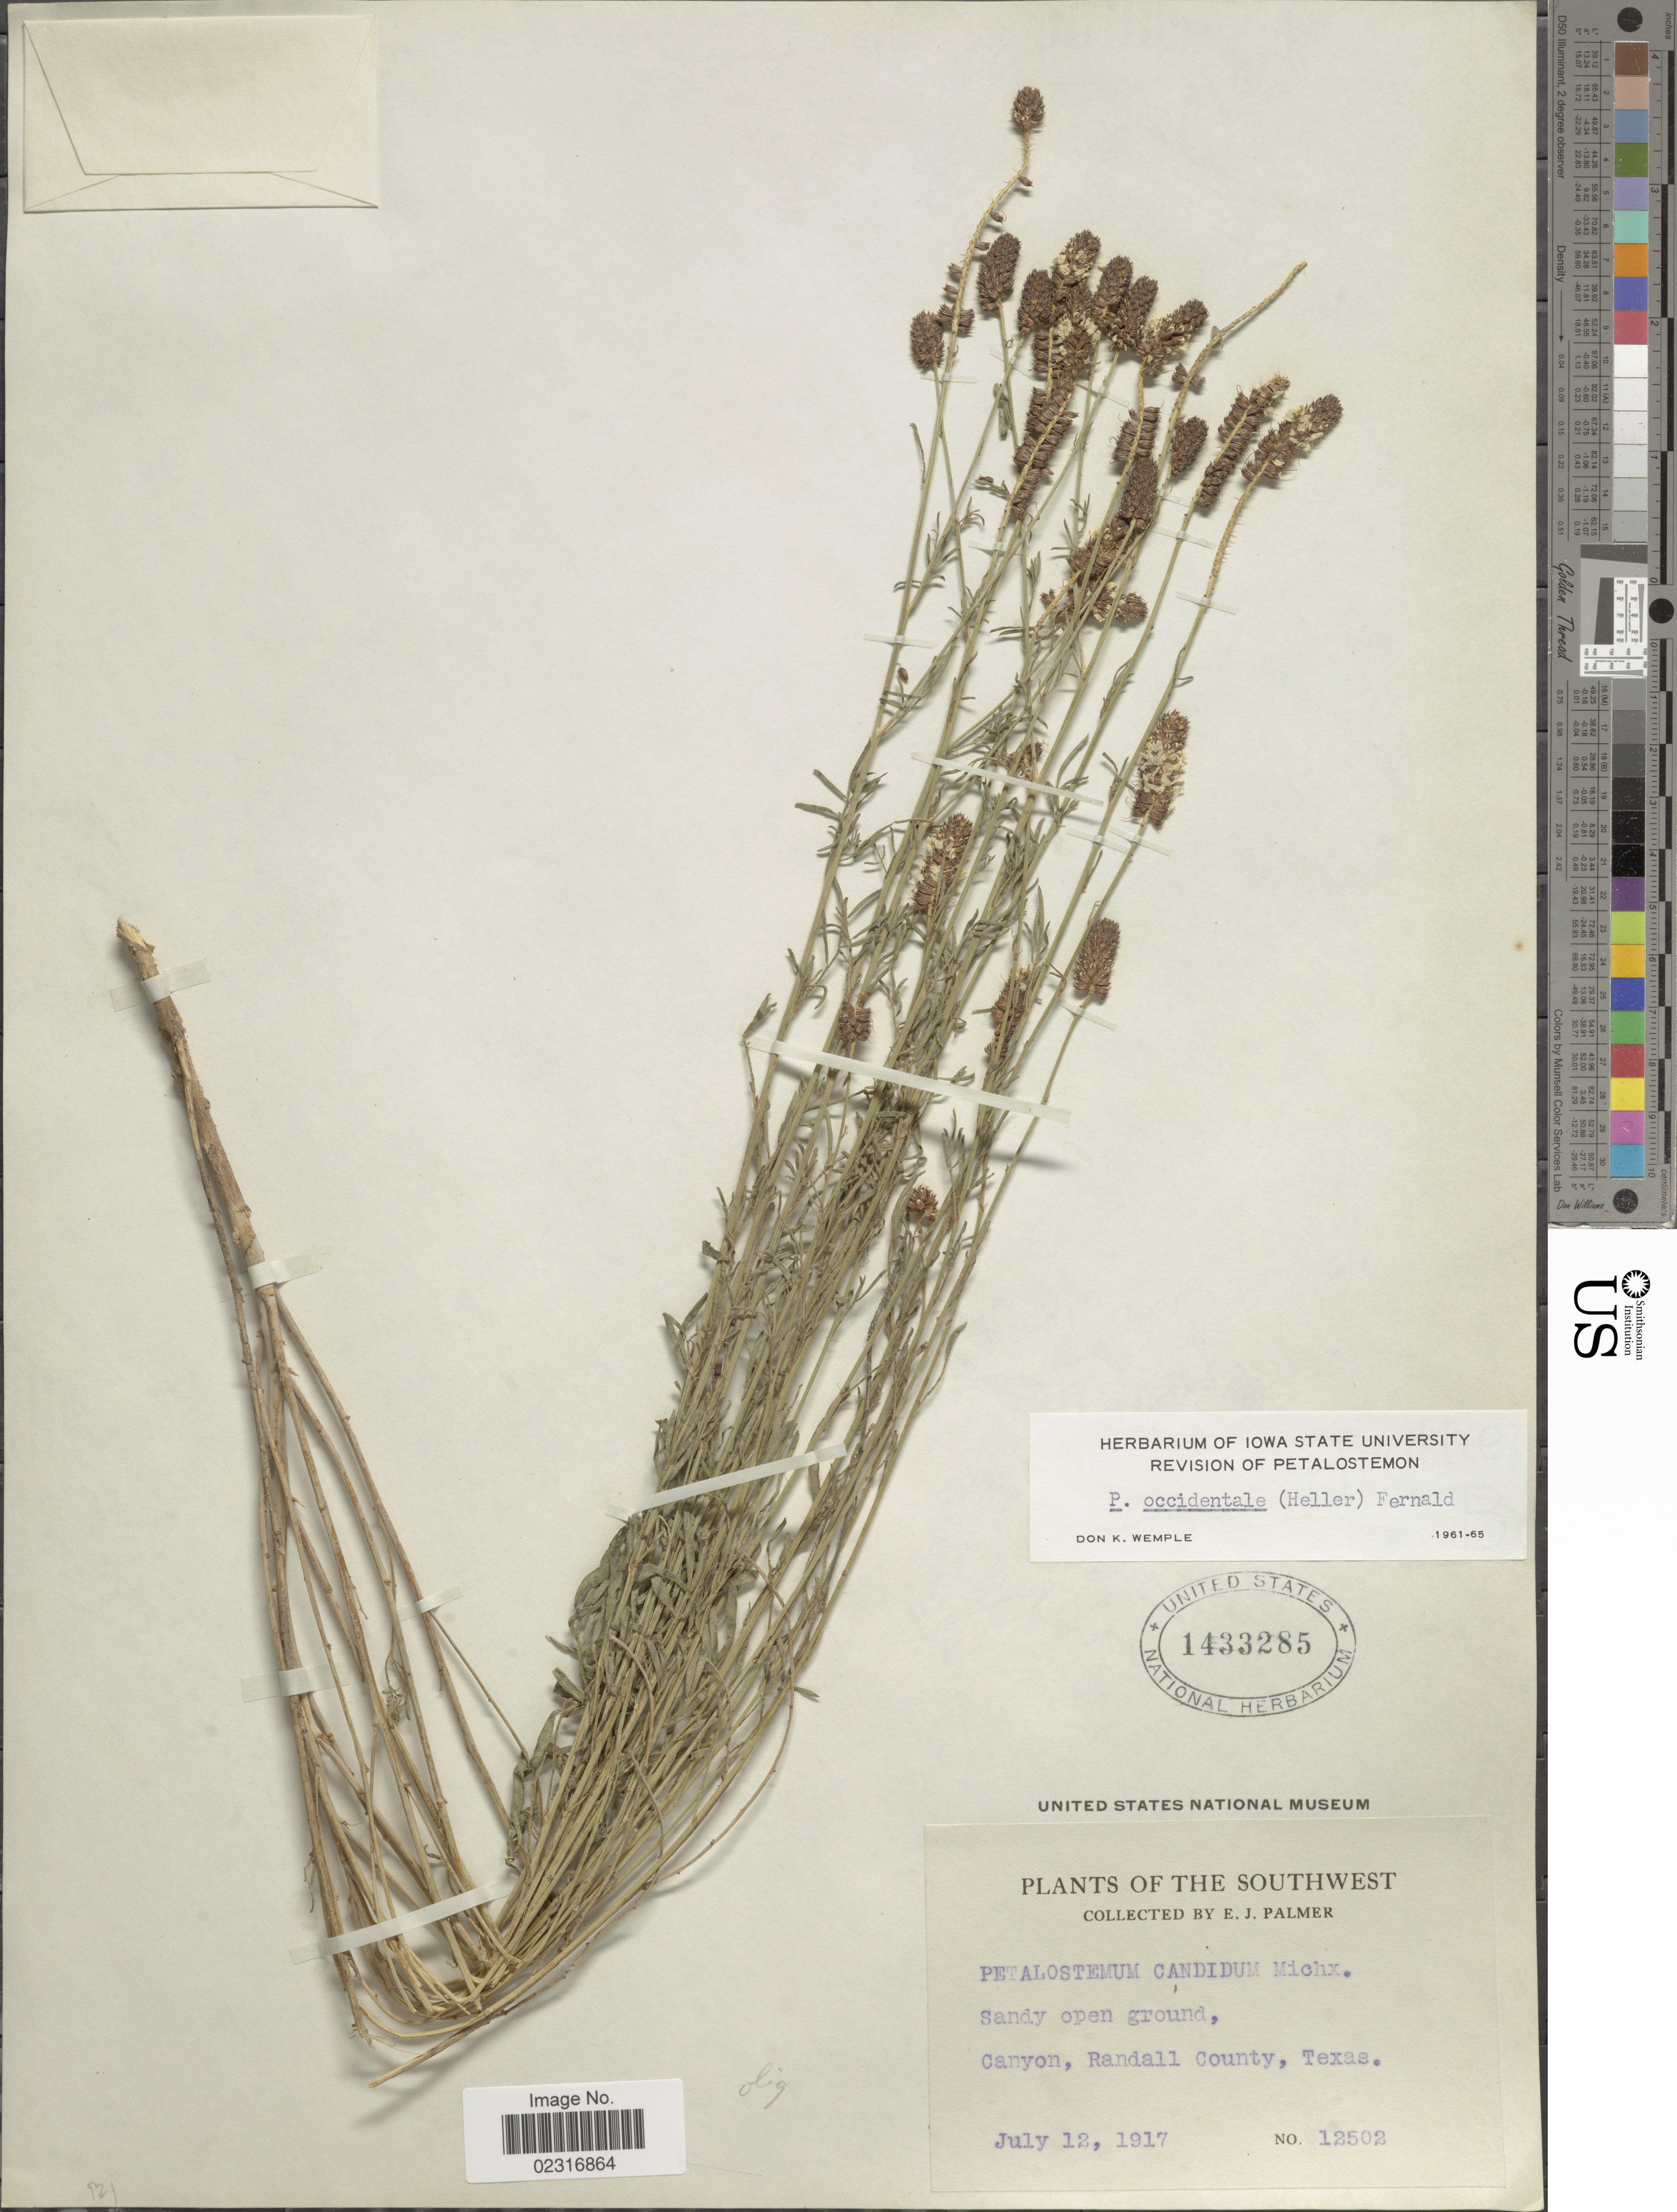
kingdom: Plantae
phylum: Tracheophyta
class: Magnoliopsida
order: Fabales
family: Fabaceae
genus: Dalea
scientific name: Dalea candida var. oligophylla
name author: (Torr) Shinners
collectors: E. J. Palmer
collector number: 12502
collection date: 1917-07-12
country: United States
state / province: Texas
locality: The southwest. Canyon, Randall County.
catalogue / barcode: US 1433285